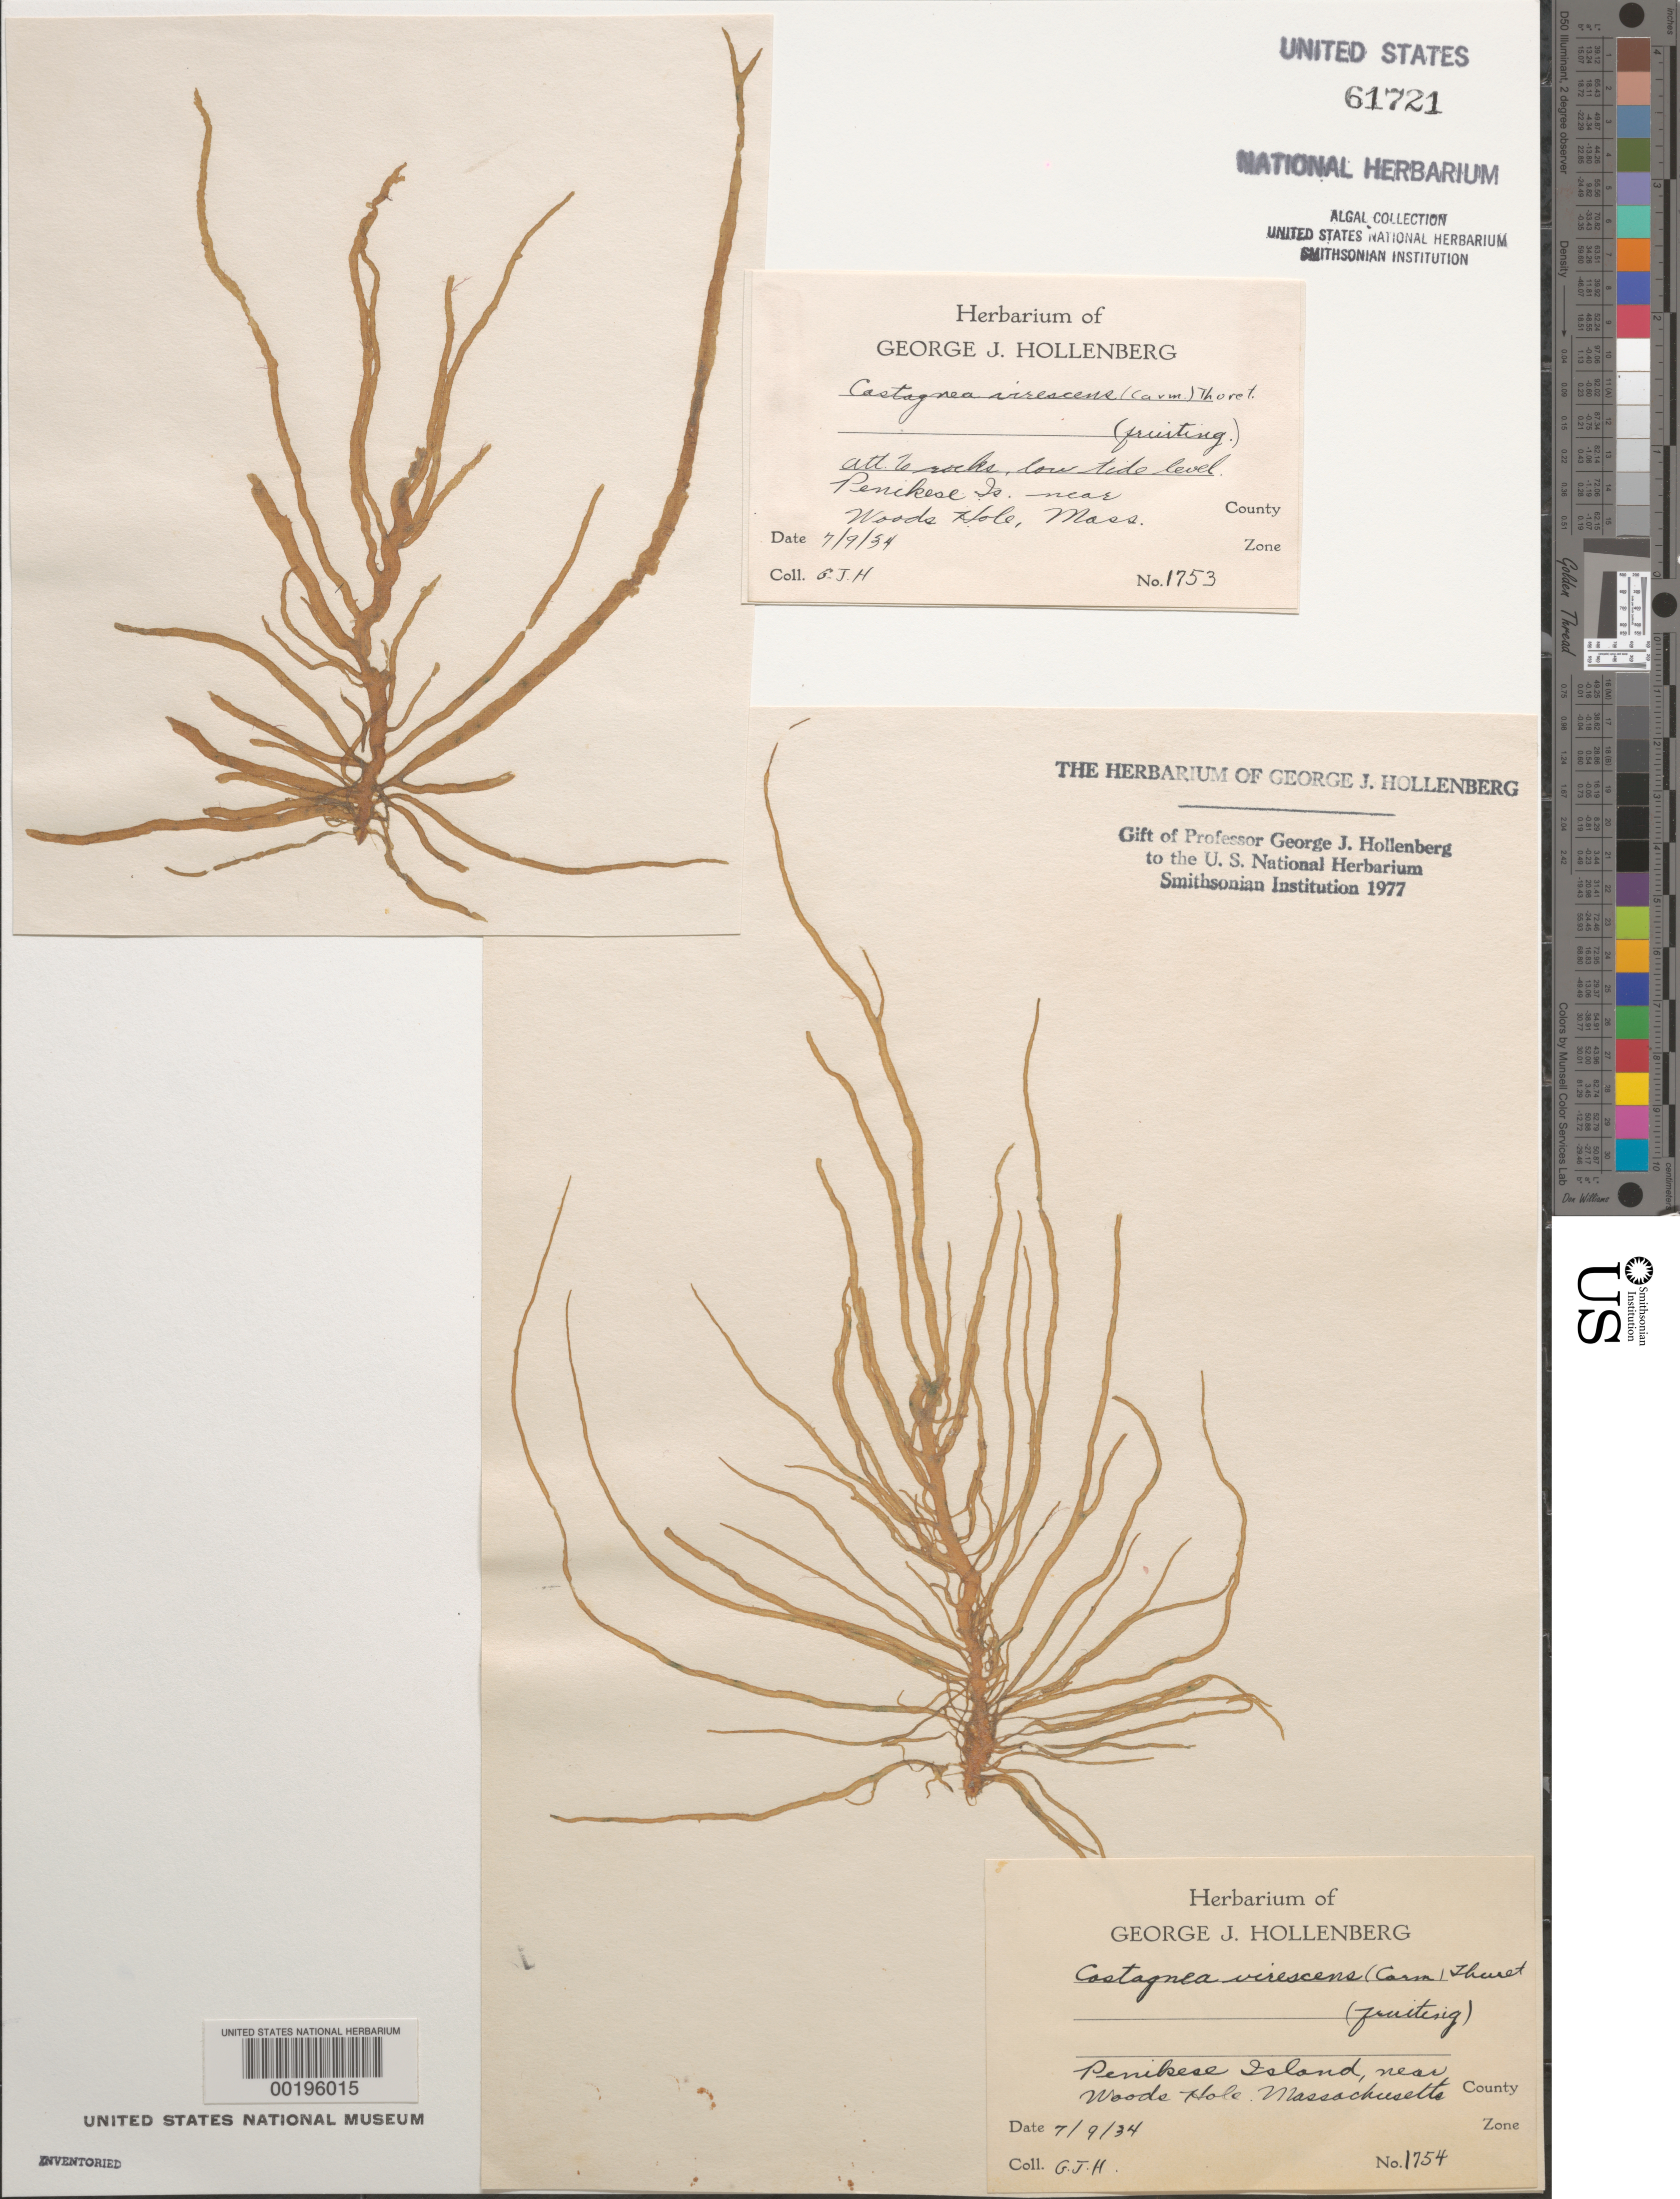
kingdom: Chromista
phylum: Ochrophyta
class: Phaeophyceae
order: Ectocarpales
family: Chordariaceae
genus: Eudesme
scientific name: Eudesme virescens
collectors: G. Hollenberg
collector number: GJH 1753 & GJH 1754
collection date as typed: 09 Jul 1934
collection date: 1934-07-09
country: United States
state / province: Massachusetts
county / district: Dukes County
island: Penikese Island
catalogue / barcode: US 61721